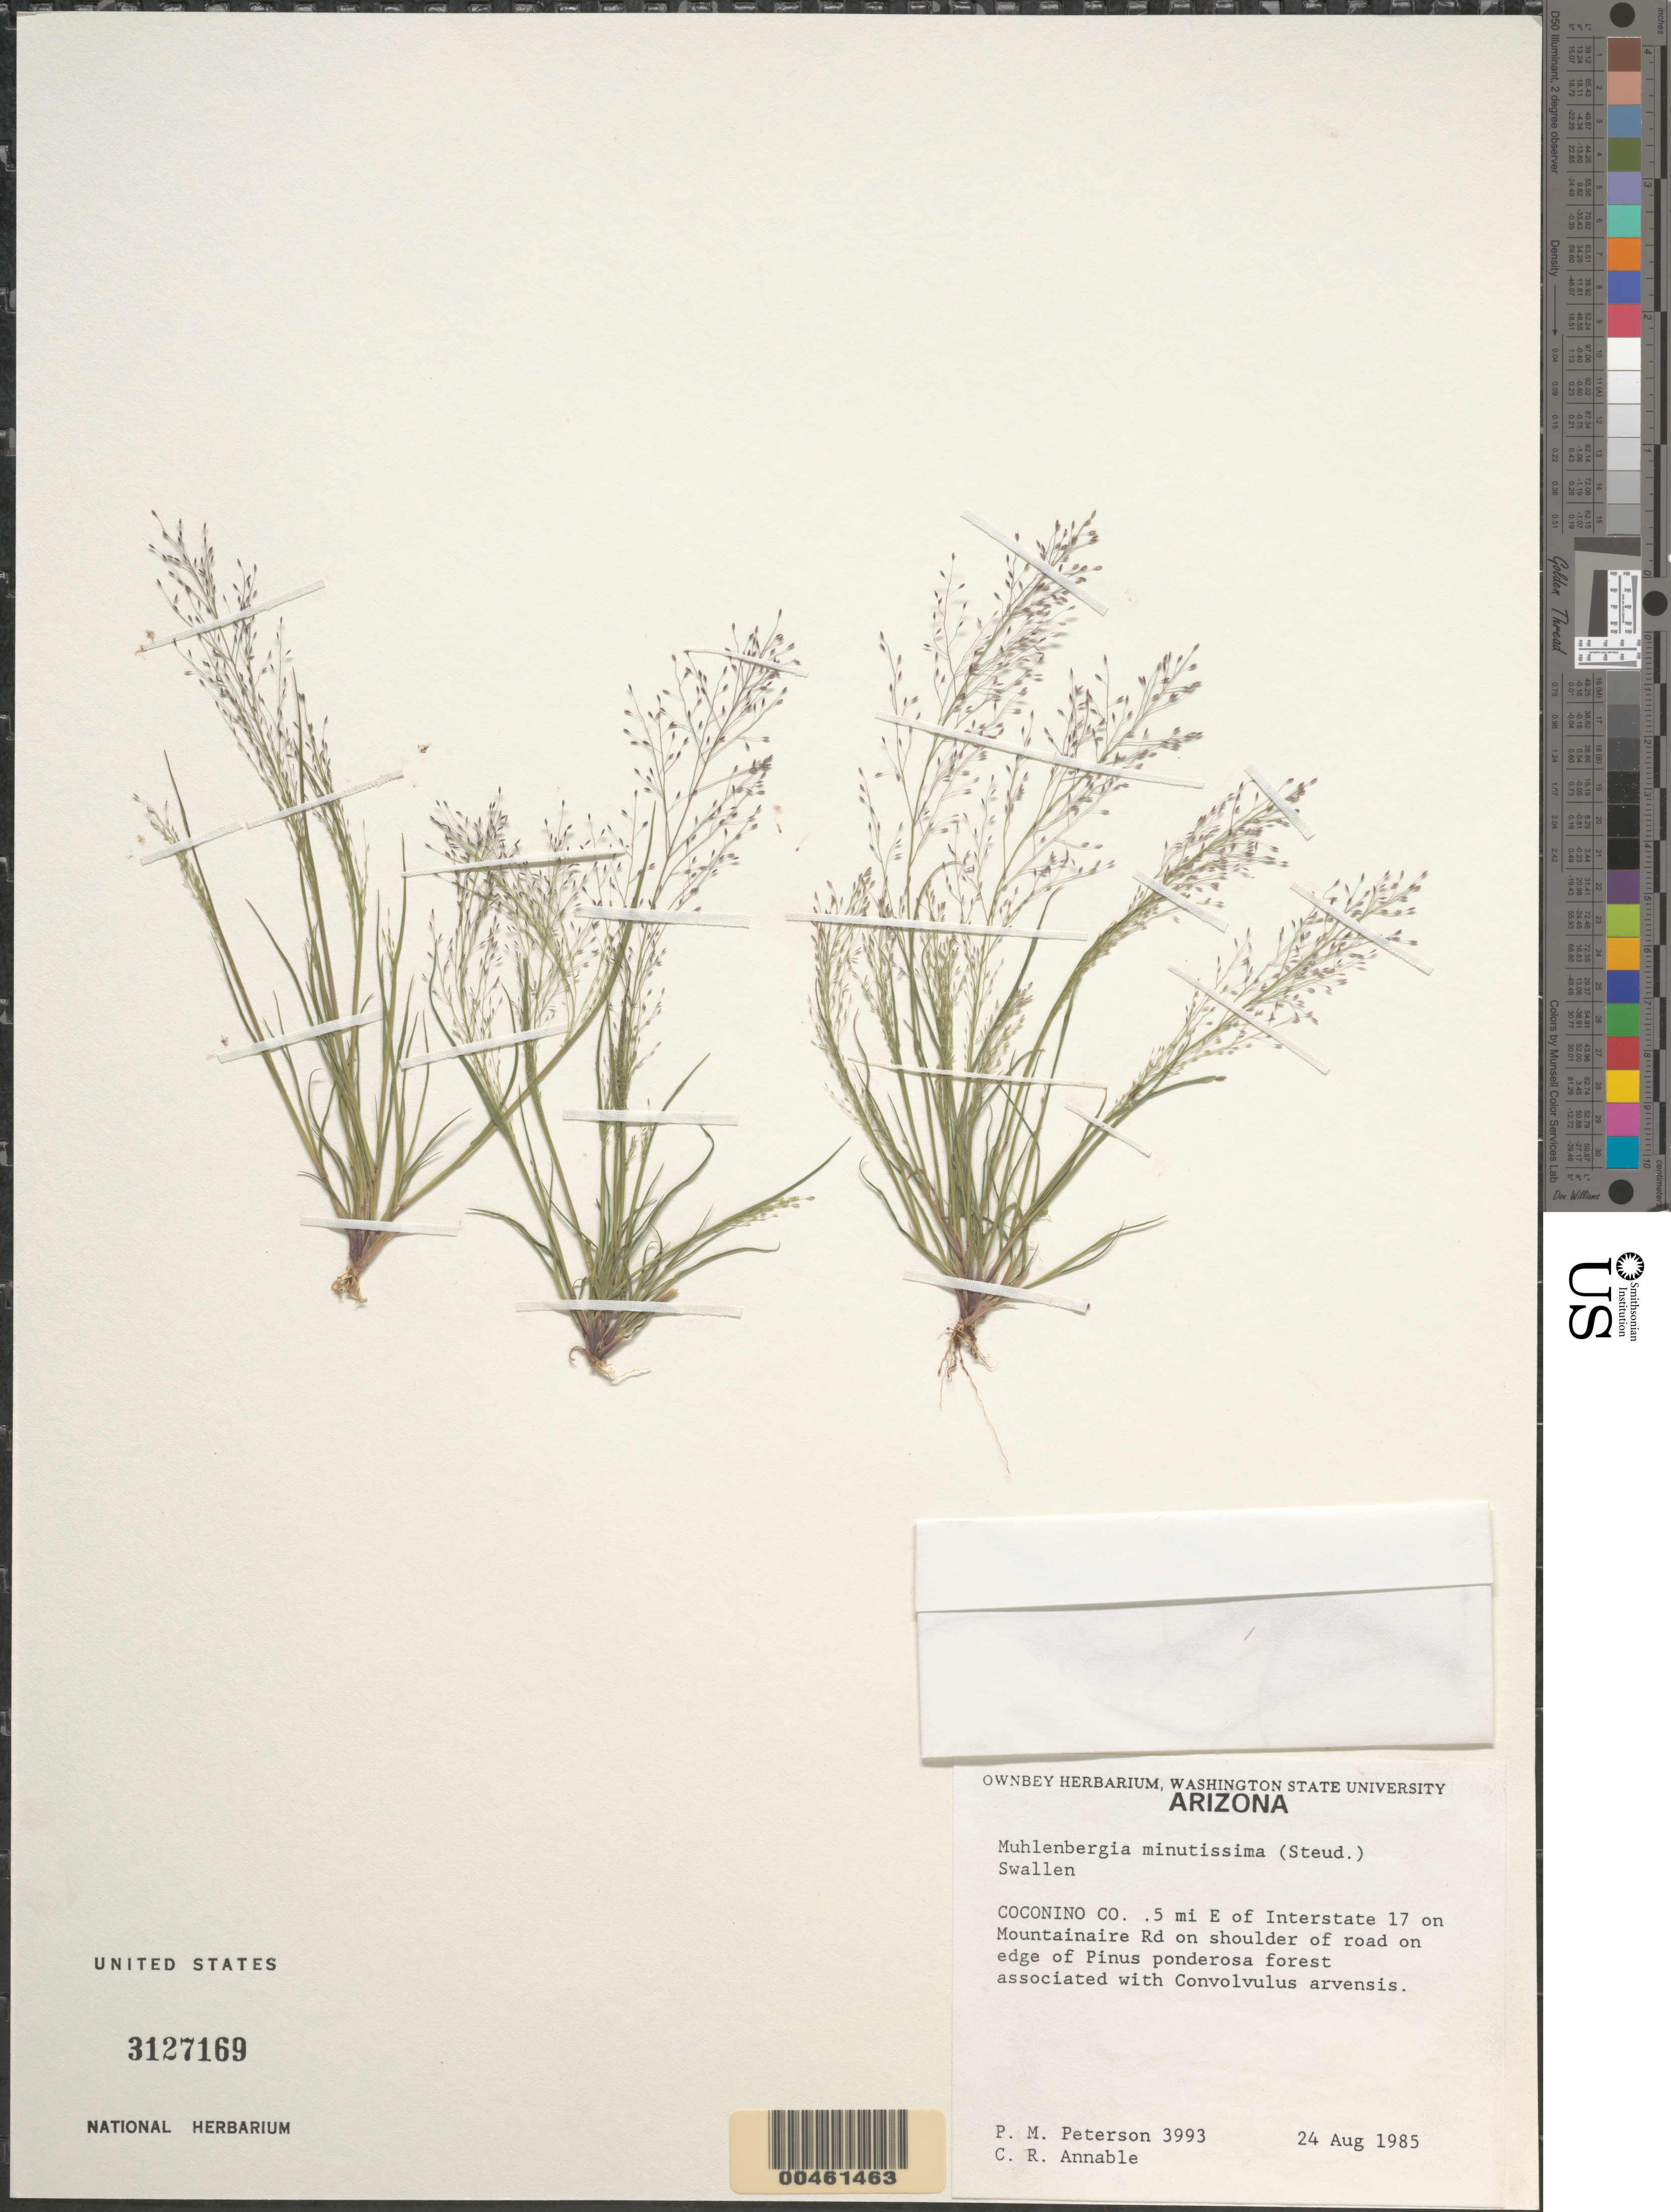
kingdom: Plantae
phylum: Tracheophyta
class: Liliopsida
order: Poales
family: Poaceae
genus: Muhlenbergia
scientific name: Muhlenbergia minutissima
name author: (Steud.) Swallen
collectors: P. M. Peterson & C. R. Annable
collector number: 03993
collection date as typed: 24 Aug 1985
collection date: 1985-08-24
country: United States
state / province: Arizona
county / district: Coconino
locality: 0.5 miles east of Interstate 17 on Mountainaire Rd.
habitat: On shoulder of road, associated with Convolvulus arvensis, on edge of Pinus ponderosa forest.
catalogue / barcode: US 3127169